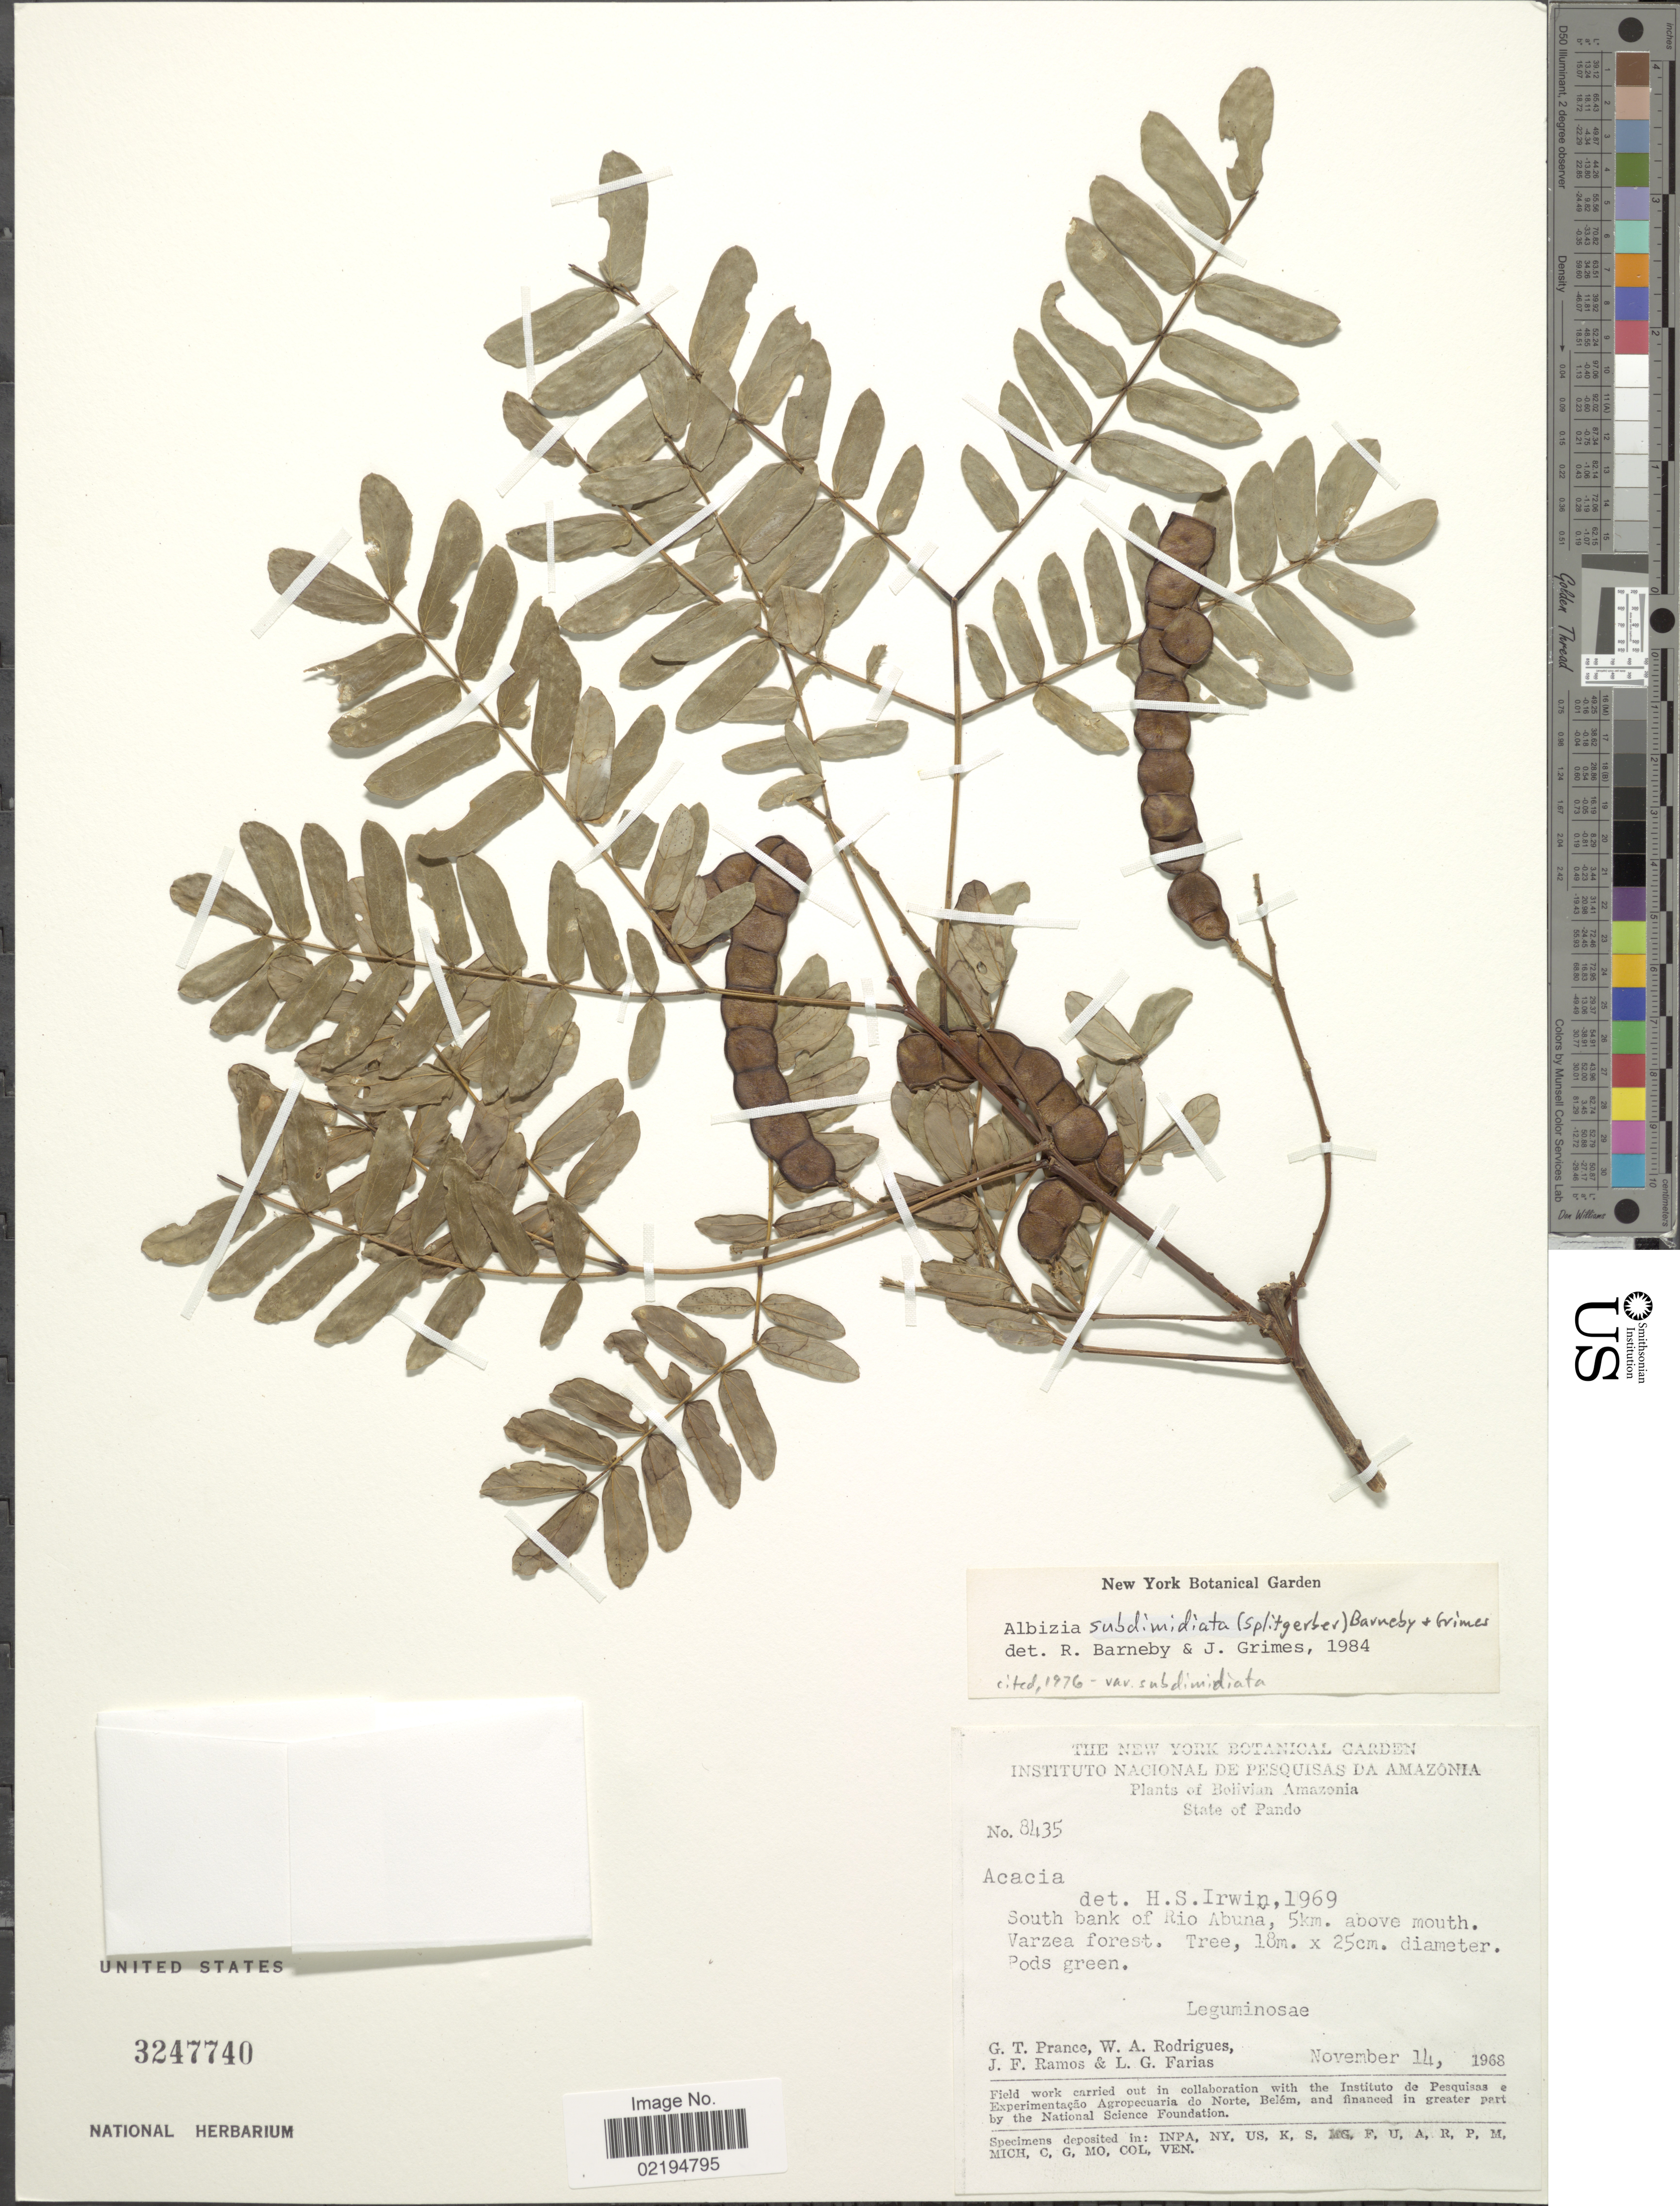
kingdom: Plantae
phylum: Tracheophyta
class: Magnoliopsida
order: Fabales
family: Fabaceae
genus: Pseudalbizzia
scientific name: Pseudalbizzia subdimidiata var. subdimidiata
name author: (Splitg.) Koenen & Duno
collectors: G. T. Prance, W. A. Rodrigues, J. F. Ramos & L. G. Farias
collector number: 8435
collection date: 1968-11-14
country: Bolivia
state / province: Pando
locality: Bolivian Amazonia, south bank of Rio Abuna, 5 km. above mouth, varzea forest.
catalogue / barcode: US 3247740